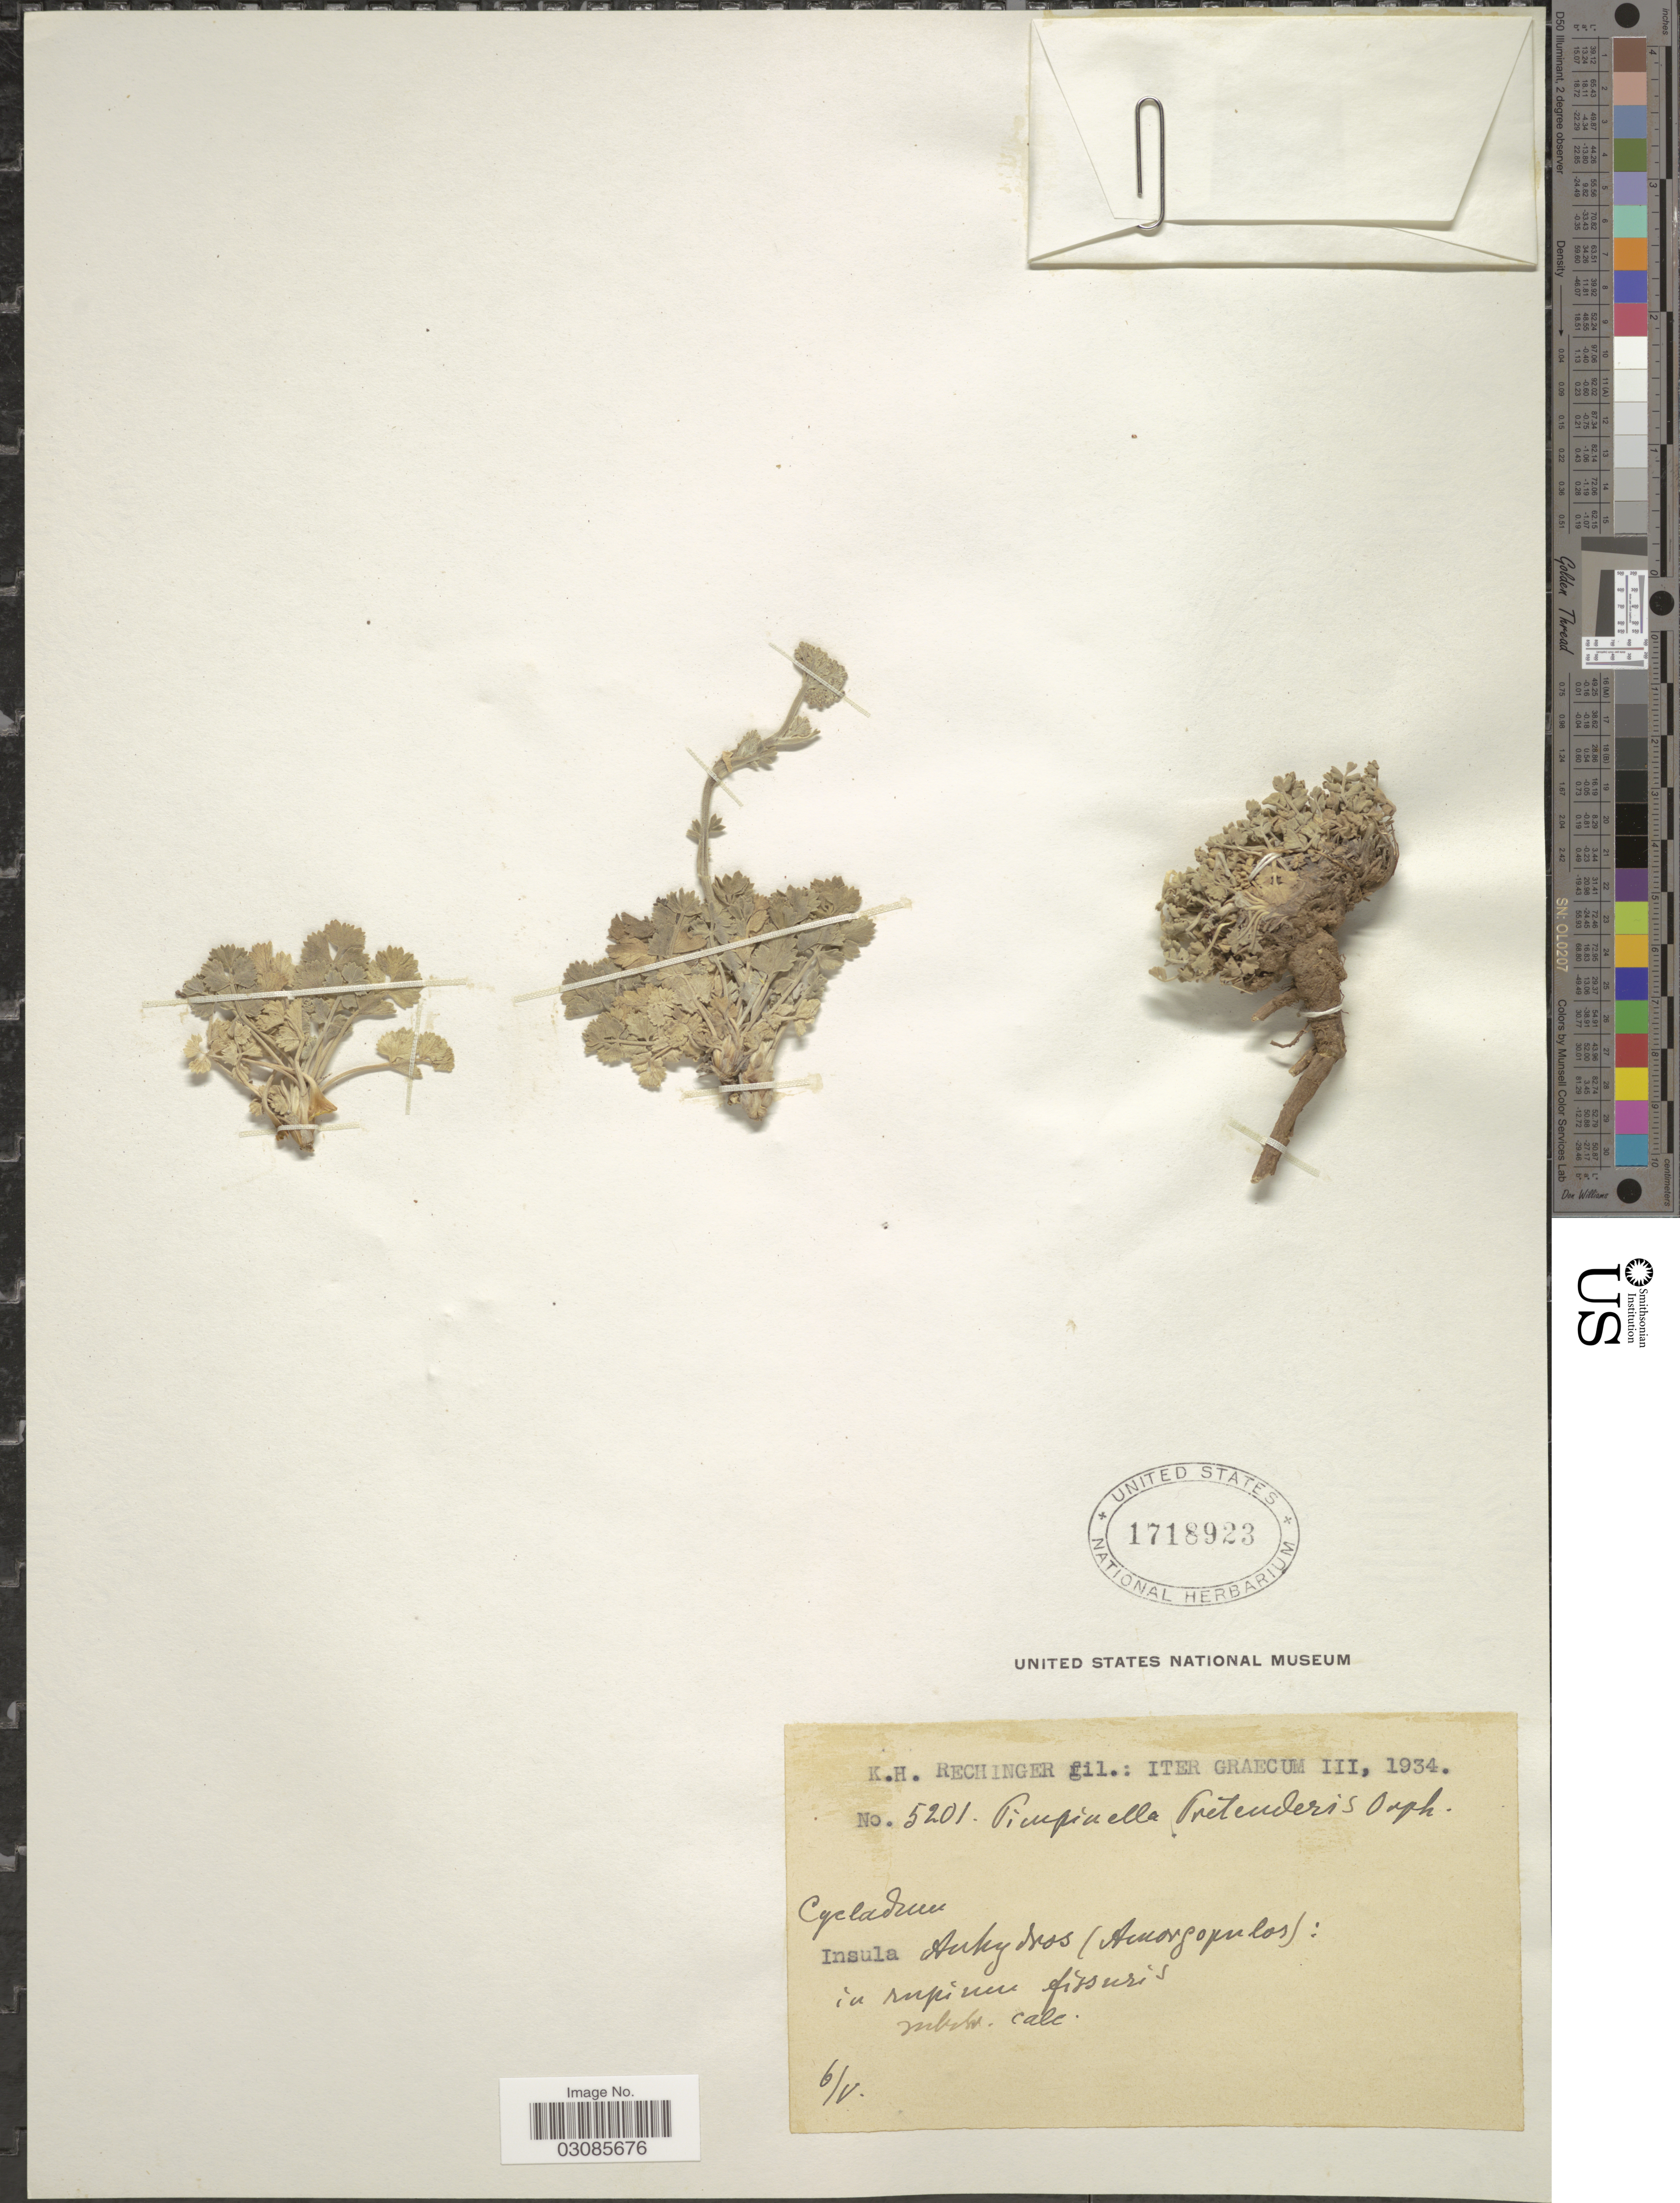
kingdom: Plantae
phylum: Tracheophyta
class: Magnoliopsida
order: Apiales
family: Apiaceae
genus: Pimpinella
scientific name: Pimpinella pretenderis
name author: Orph. ex Halácsy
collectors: K. H. Rechinger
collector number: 5201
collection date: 1934-05-06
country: Greece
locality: Insula Auky Dros (Amorgopulos).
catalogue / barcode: US 1718923